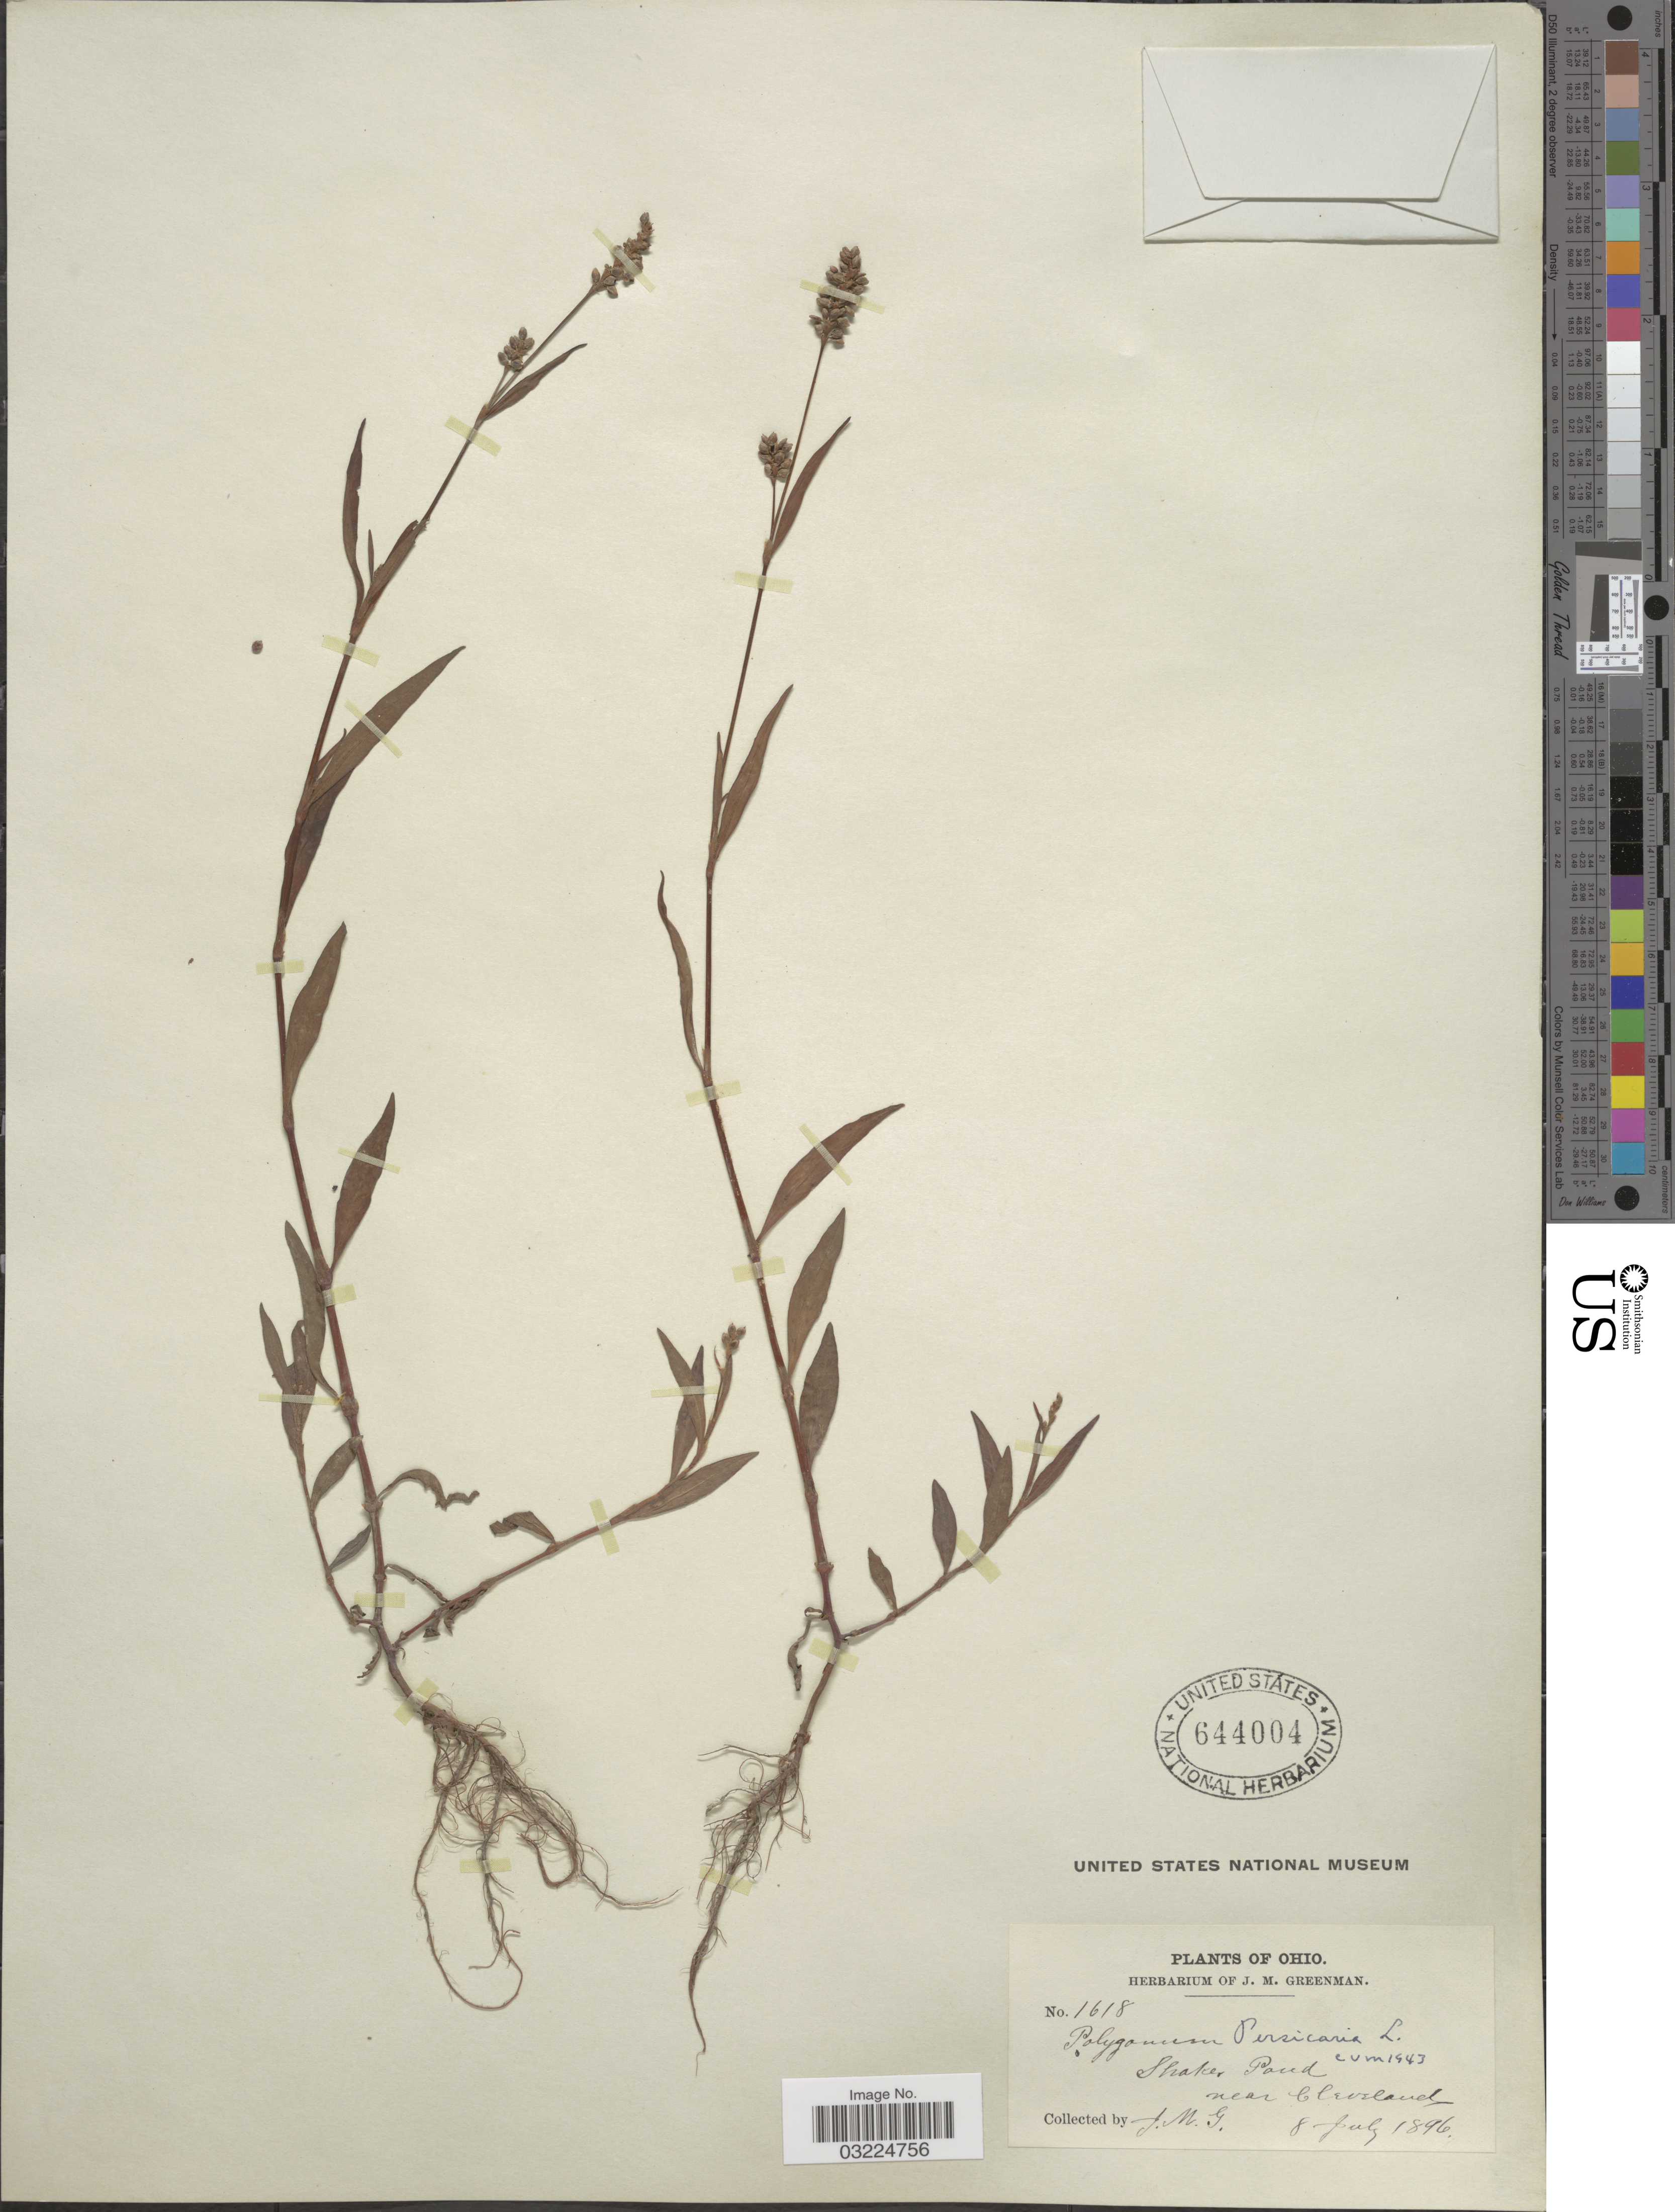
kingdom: Plantae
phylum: Tracheophyta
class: Magnoliopsida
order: Caryophyllales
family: Polygonaceae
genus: Persicaria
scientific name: Persicaria maculosa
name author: S.F. Gray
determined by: Atha, D. E.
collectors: J. M. Greenman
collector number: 1618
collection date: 1896-07-08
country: United States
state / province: Ohio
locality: Shaker Pond near Cleveland.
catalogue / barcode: US 644004